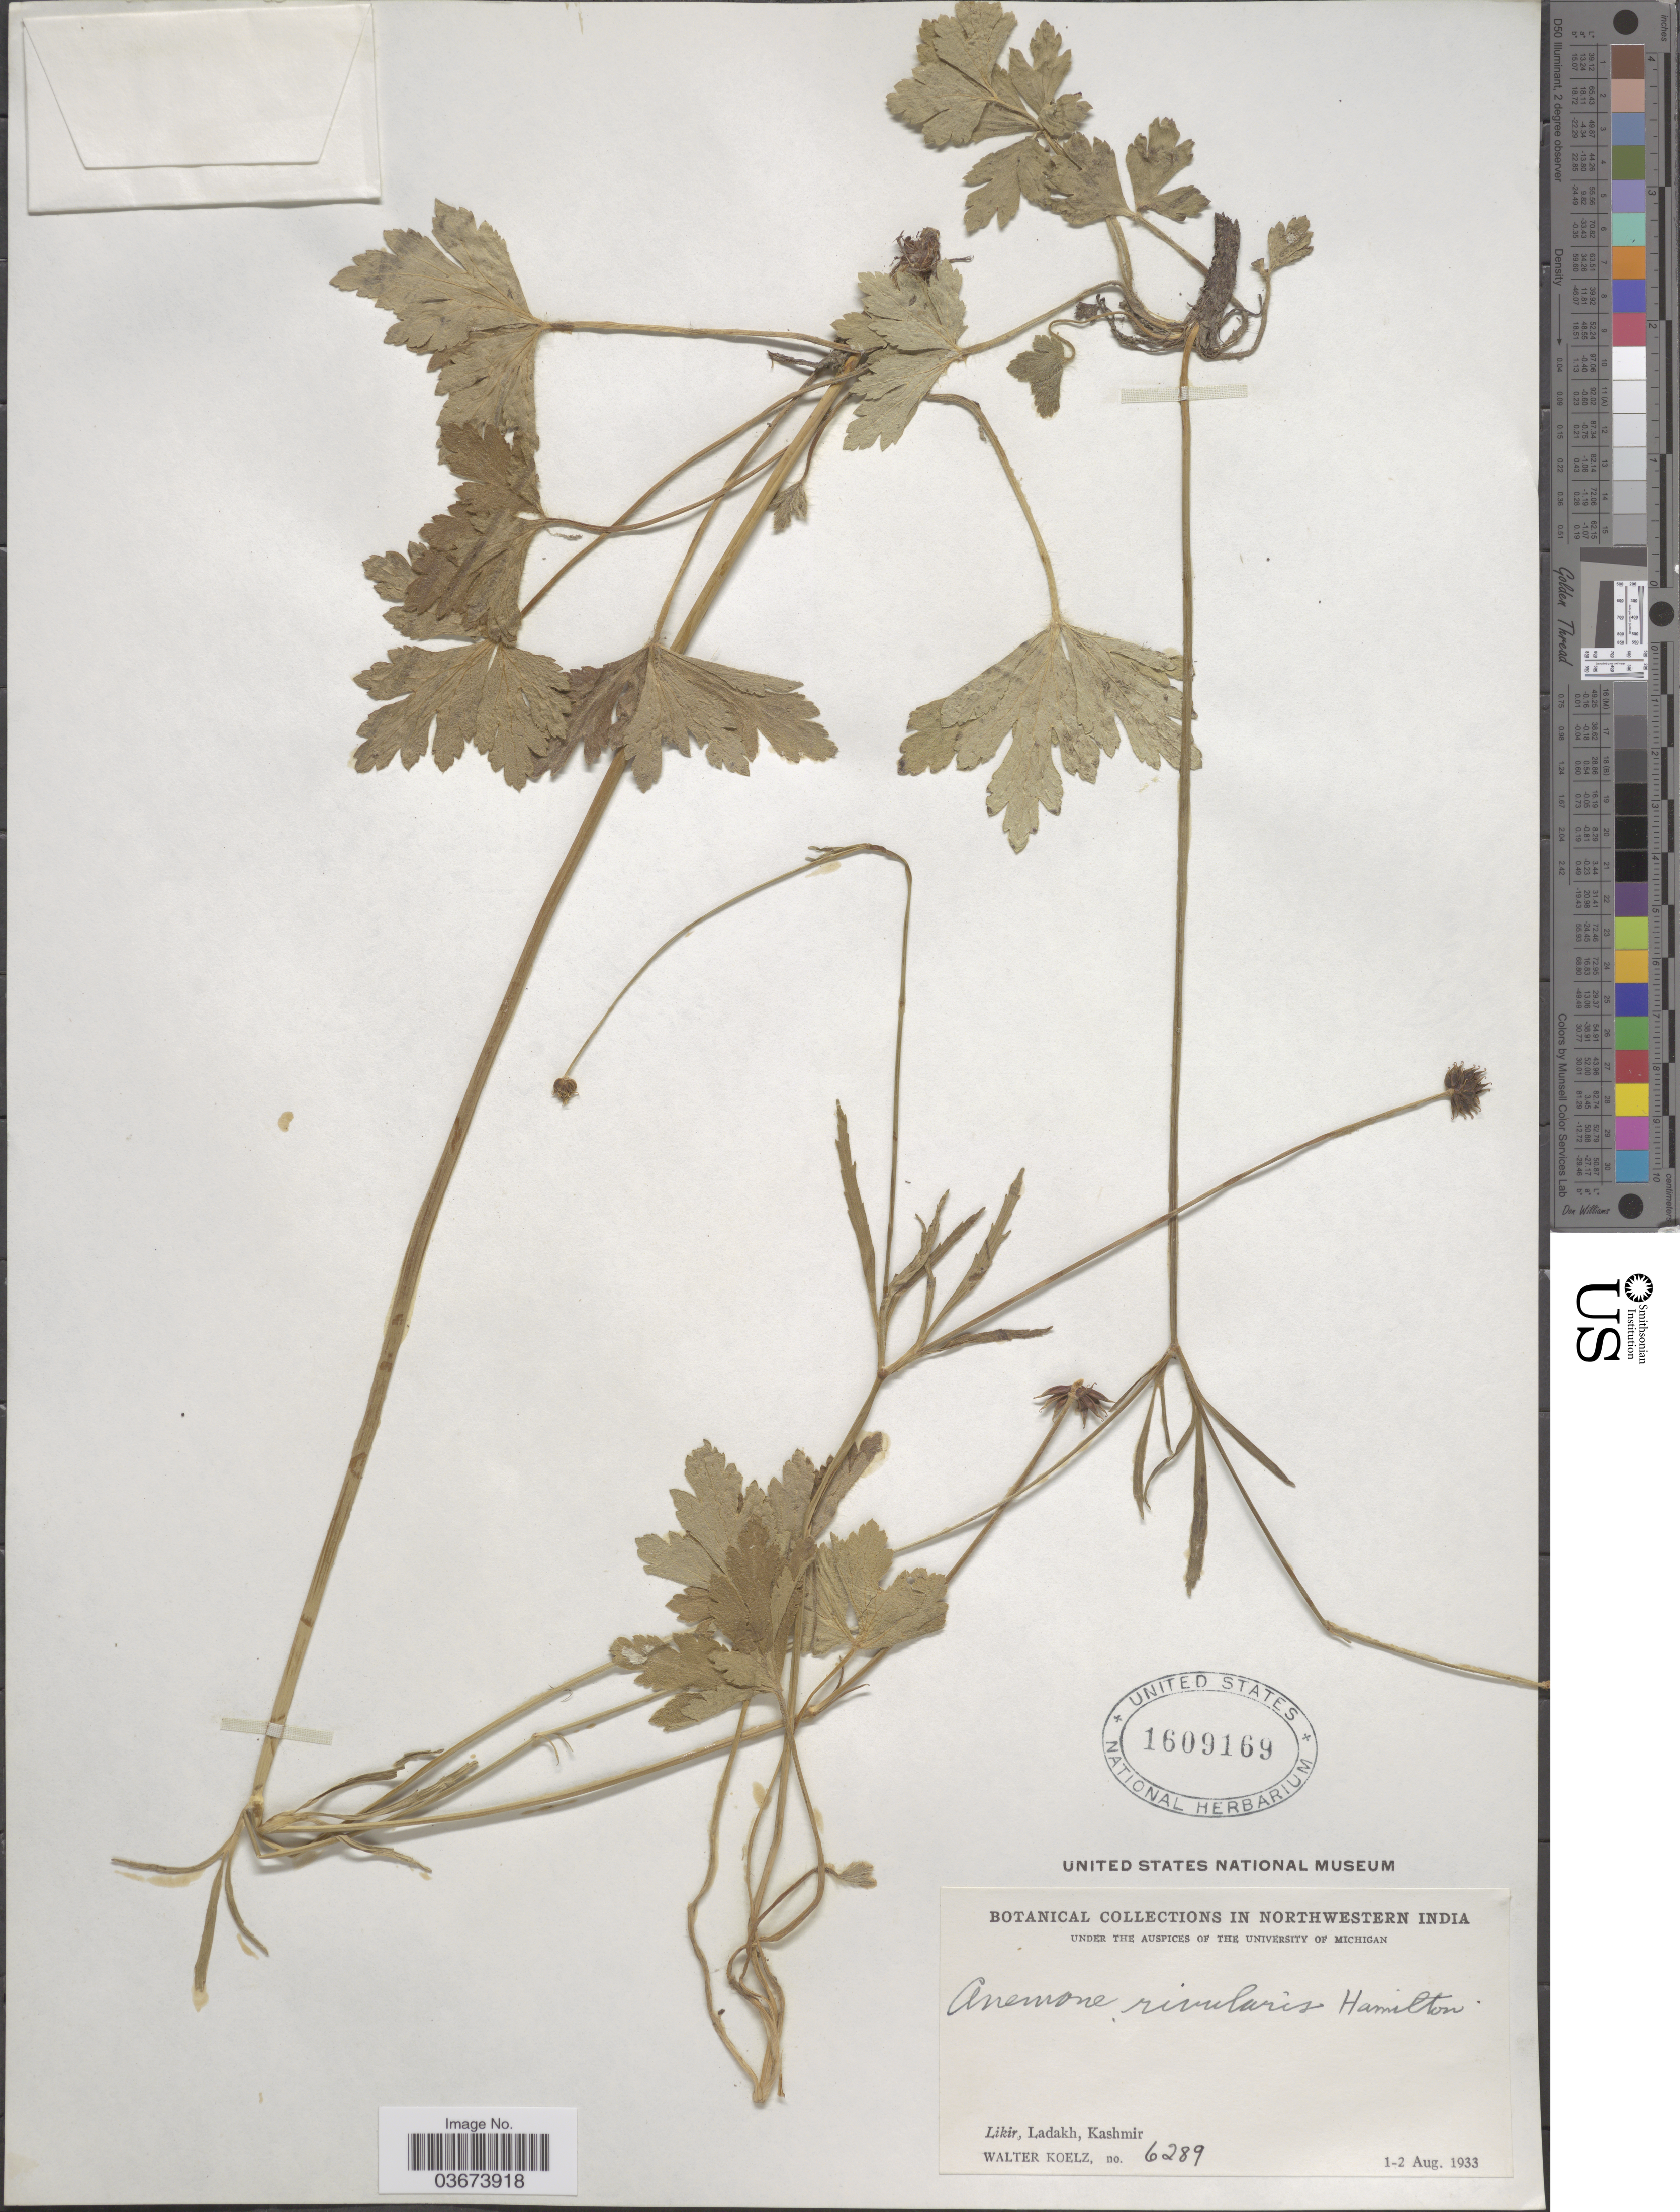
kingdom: Plantae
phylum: Tracheophyta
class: Magnoliopsida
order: Ranunculales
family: Ranunculaceae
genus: Anemone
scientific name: Anemone rivularis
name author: Buch.-Ham. ex DC.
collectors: W. N. Koelz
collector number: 6289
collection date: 1933-08-01/1933-08-02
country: India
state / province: Jammu and Kashmir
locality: Northwestern India. Likir, Ladakh, Kashmir.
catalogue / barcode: US 1609169